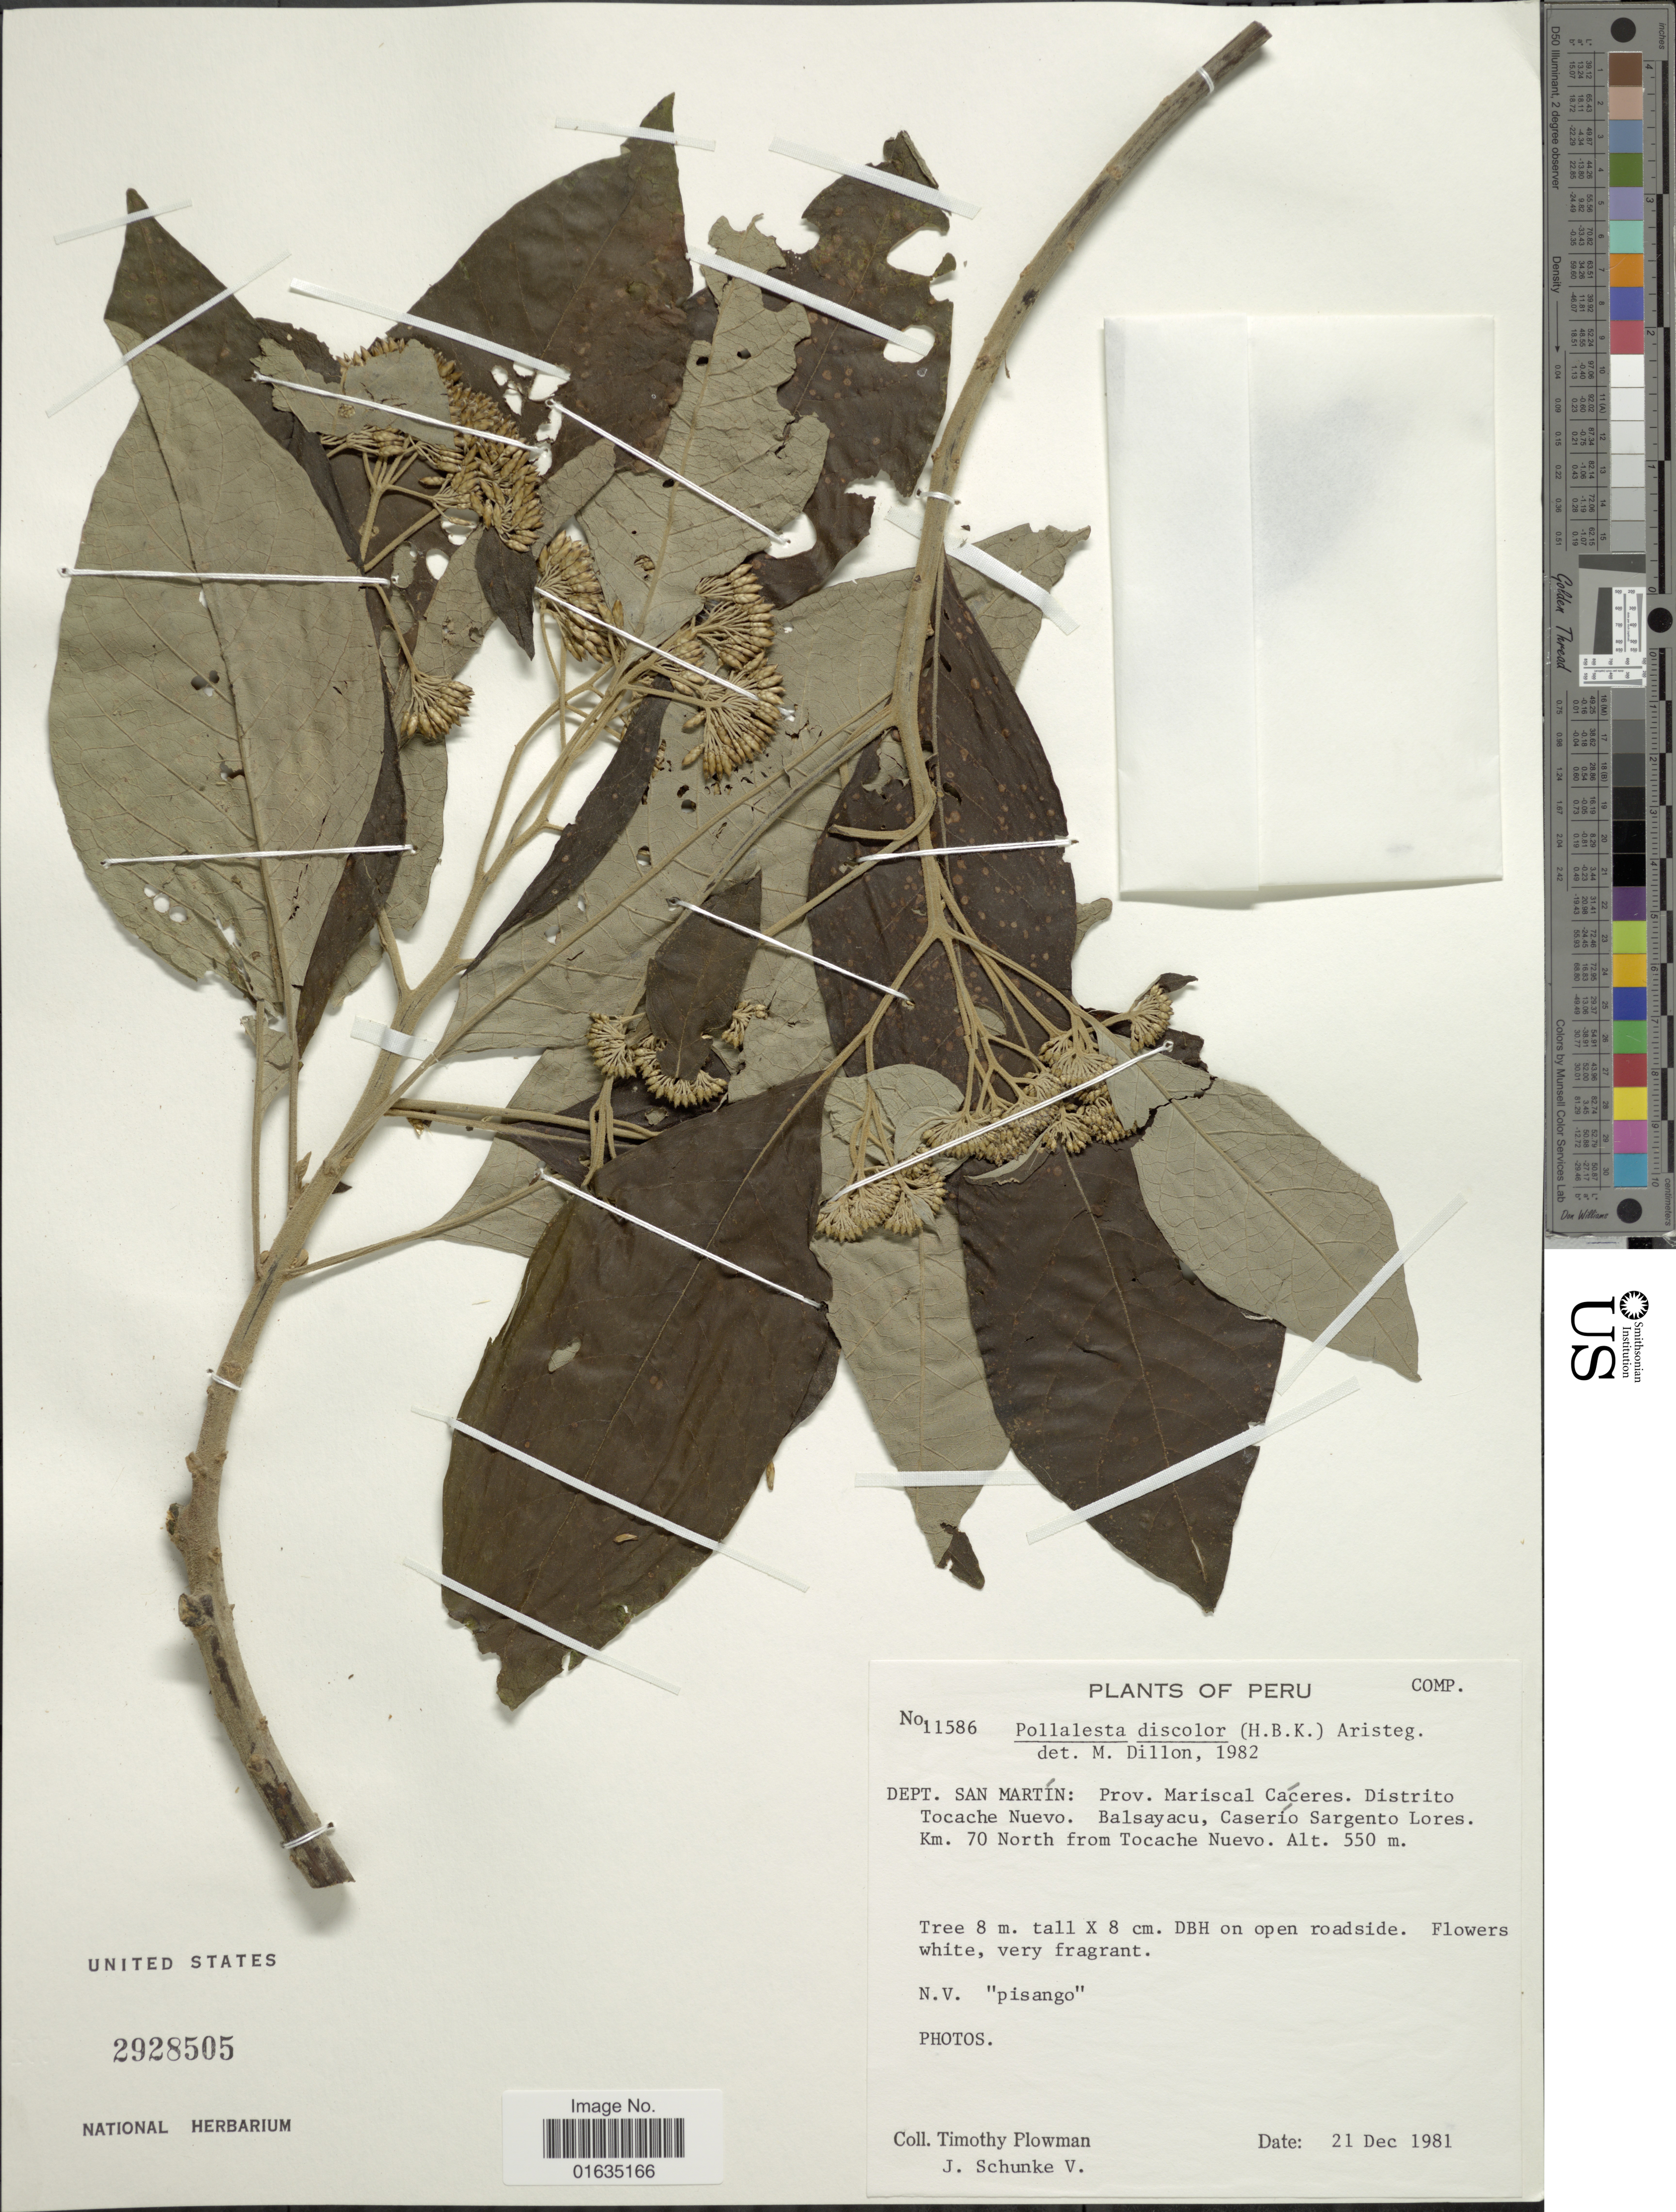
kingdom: Plantae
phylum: Tracheophyta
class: Magnoliopsida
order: Asterales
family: Asteraceae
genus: Pollalesta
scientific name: Pollalesta discolor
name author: (Kunth) Aristeg.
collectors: T. Plowman & J. Schunke Vigo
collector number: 11586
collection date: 1981-12-21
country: Peru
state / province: San Martín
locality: Dept. San Martin, Prov. Mariscal Caceres, Distrito Tocache Nuevo, Balsayacu, Caserio Sargento Lores, km 70 north from Tocache Nuevo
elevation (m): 550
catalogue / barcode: US 2928505